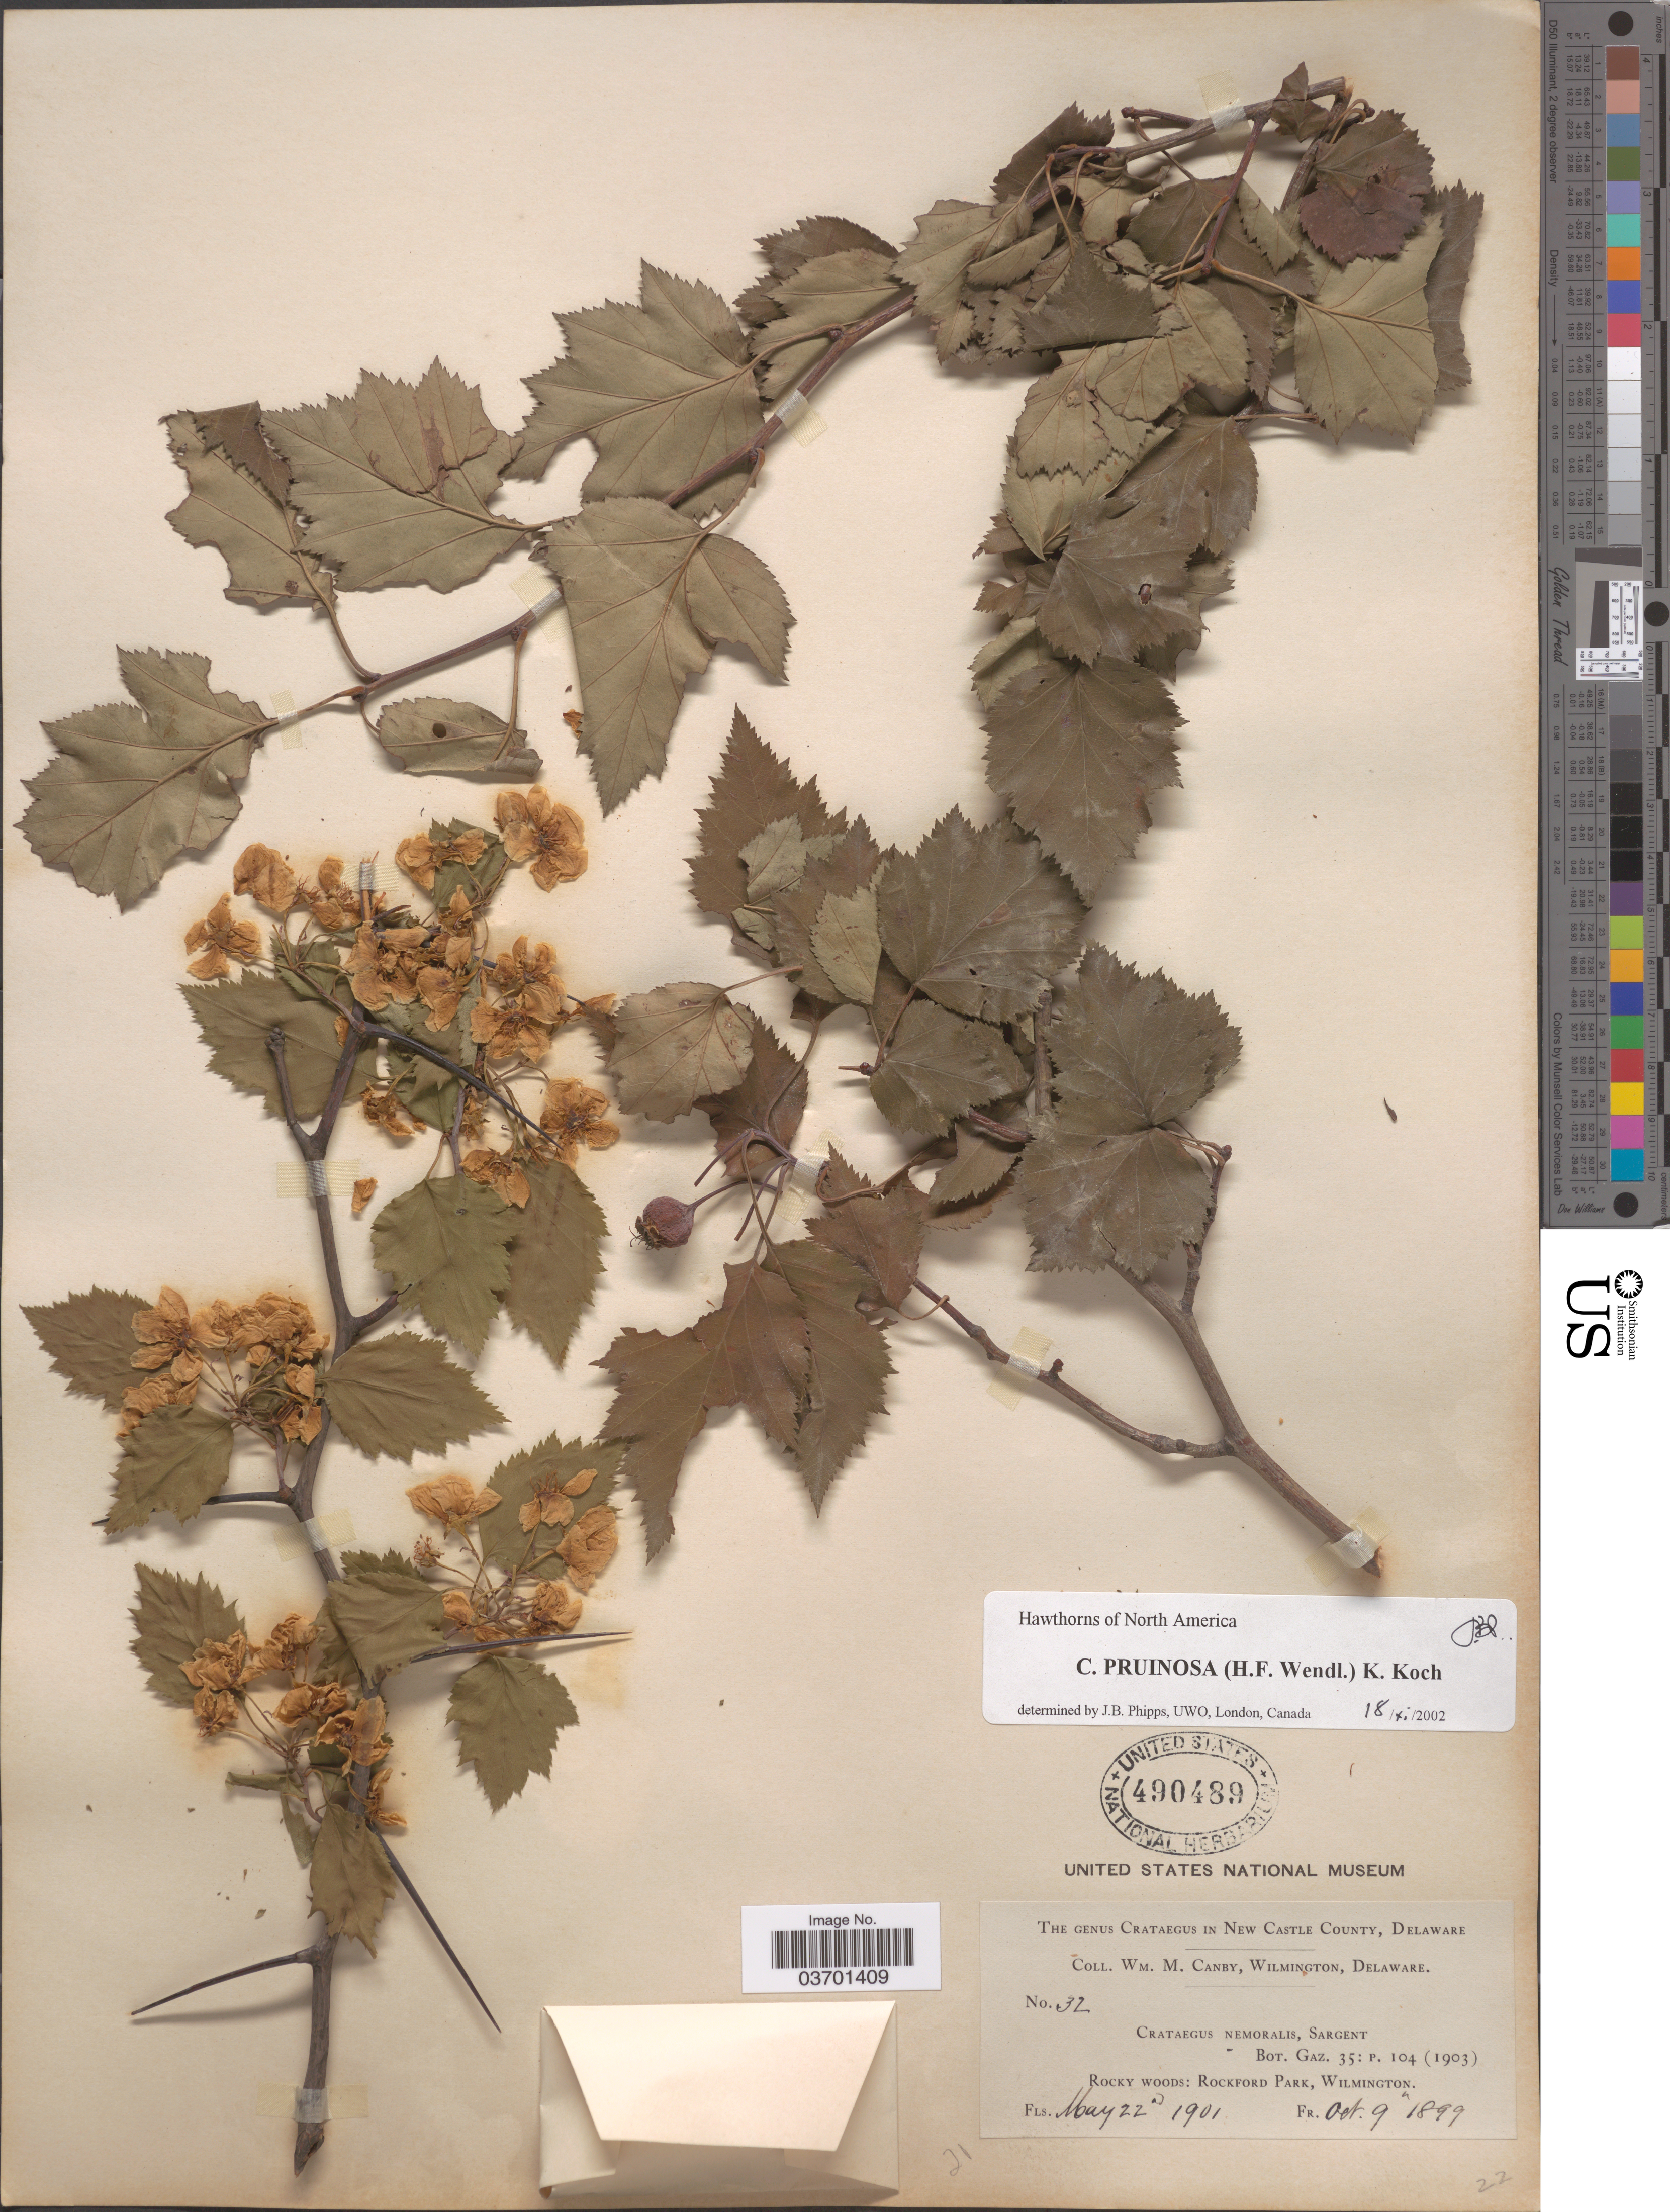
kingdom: Plantae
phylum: Tracheophyta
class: Magnoliopsida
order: Rosales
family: Rosaceae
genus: Crataegus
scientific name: Crataegus pruinosa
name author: (H.L. Wendl.) K. Koch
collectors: W. M. Canby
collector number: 32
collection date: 1899-10-09/1901-05-22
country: United States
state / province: Delaware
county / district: New Castle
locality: New Castle County. Rockford Park, Wilmington.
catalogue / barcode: US 490489